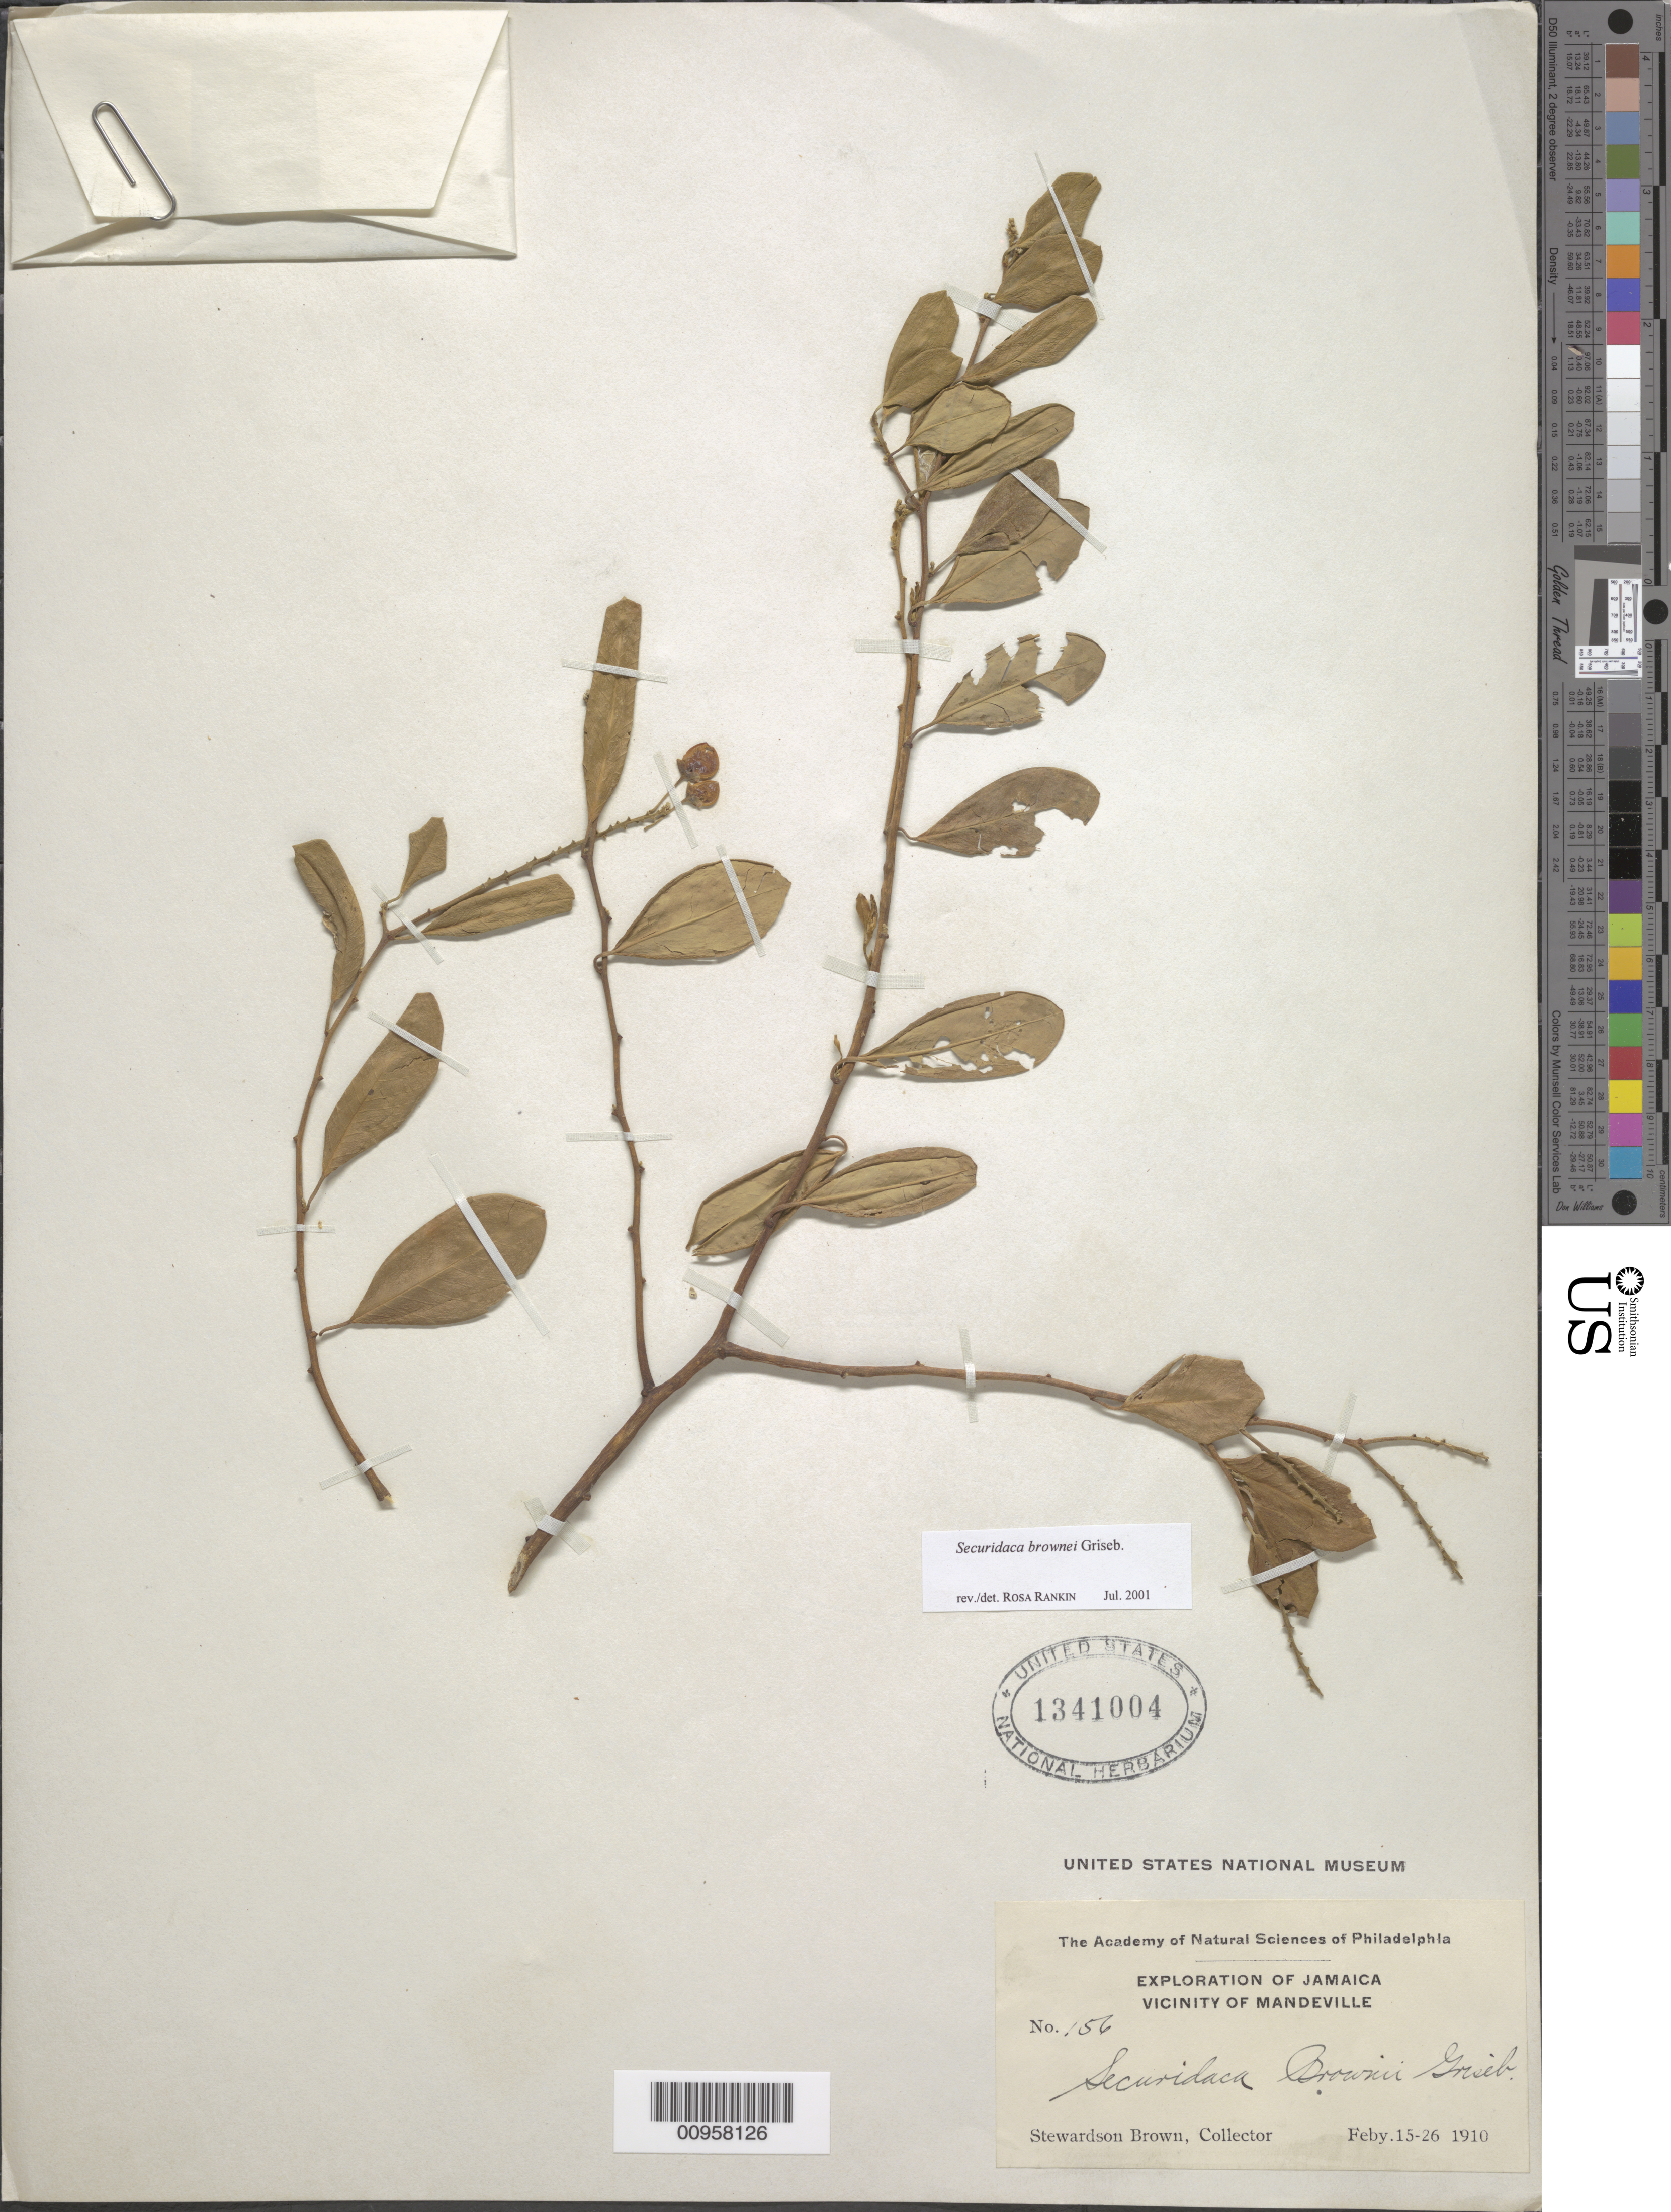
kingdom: Plantae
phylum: Tracheophyta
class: Magnoliopsida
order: Fabales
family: Polygalaceae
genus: Securidaca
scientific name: Securidaca brownei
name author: Griseb.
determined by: Rankin Rodriguez, Rosa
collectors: S. Brown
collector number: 156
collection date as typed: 15 Feb 1910 to 26 Feb 1910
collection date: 1910-02-15/1910-02-26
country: Jamaica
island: Jamaica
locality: Vicinity of Mandeville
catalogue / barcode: US 1341004